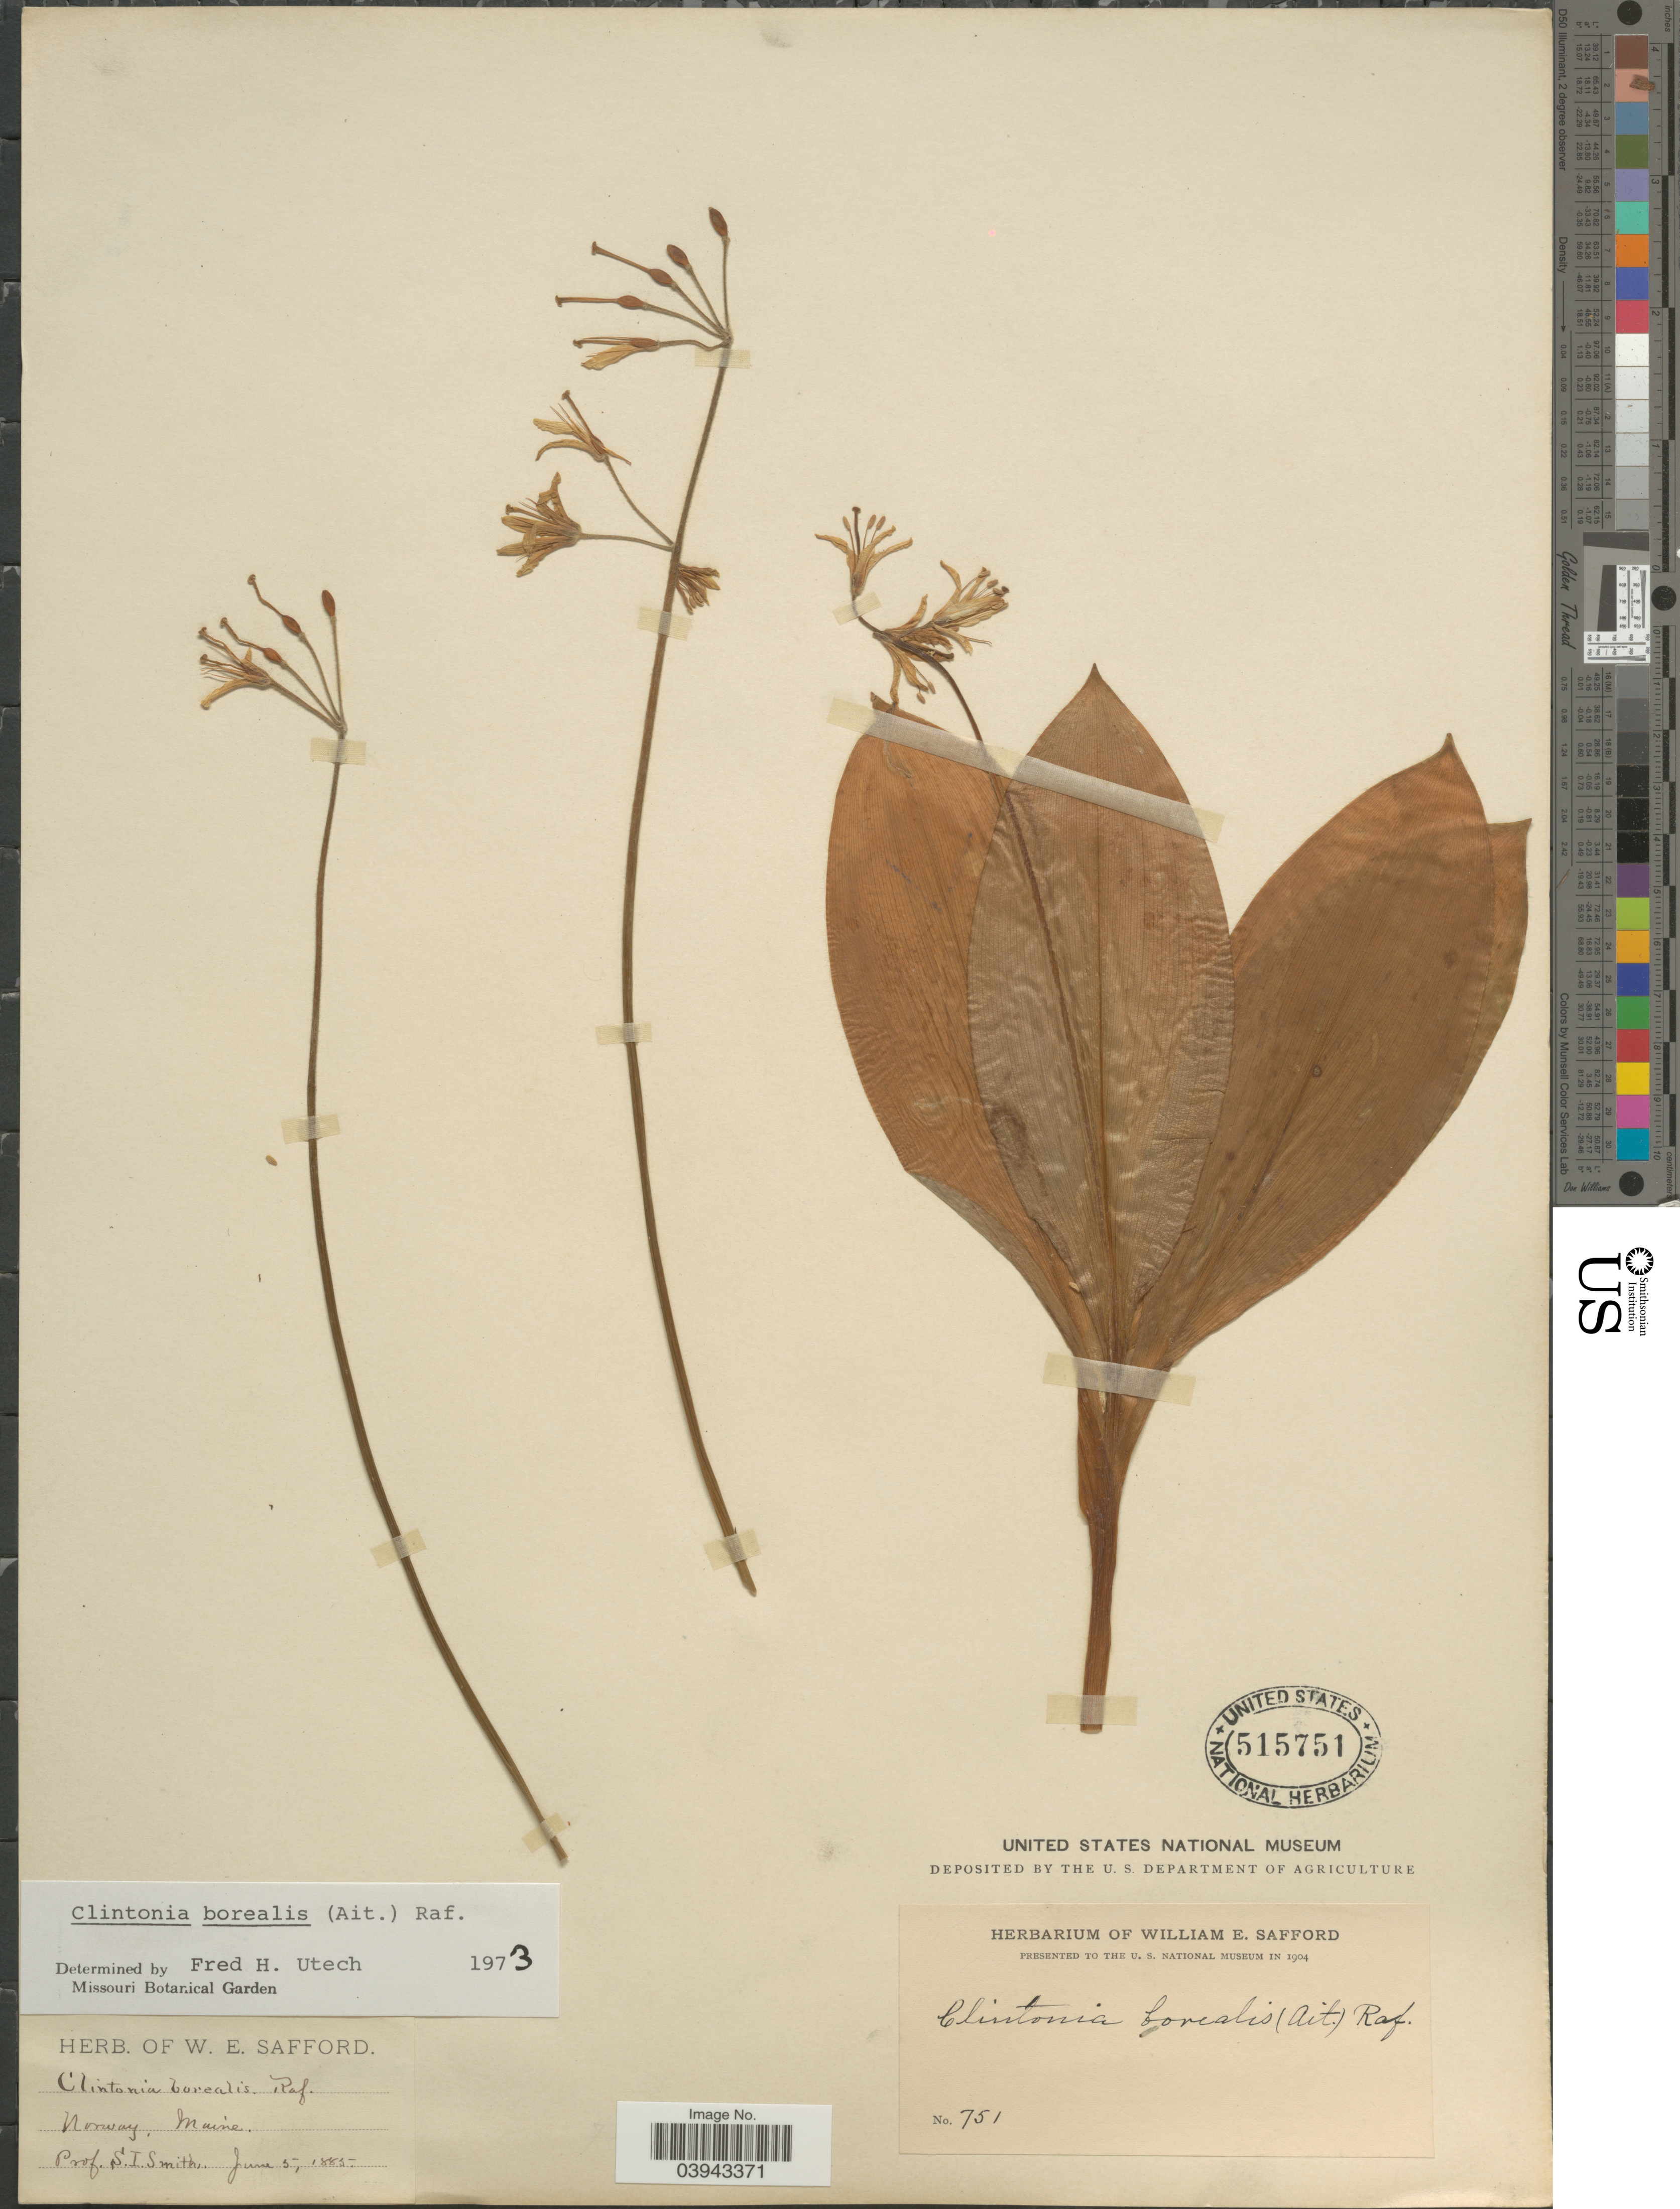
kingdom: Plantae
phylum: Tracheophyta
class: Liliopsida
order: Liliales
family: Liliaceae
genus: Clintonia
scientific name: Clintonia borealis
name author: (Aiton) Raf.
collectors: S. I. Smith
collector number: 751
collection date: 1885-06-05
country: United States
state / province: Maine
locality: Norway.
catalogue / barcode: US 515751